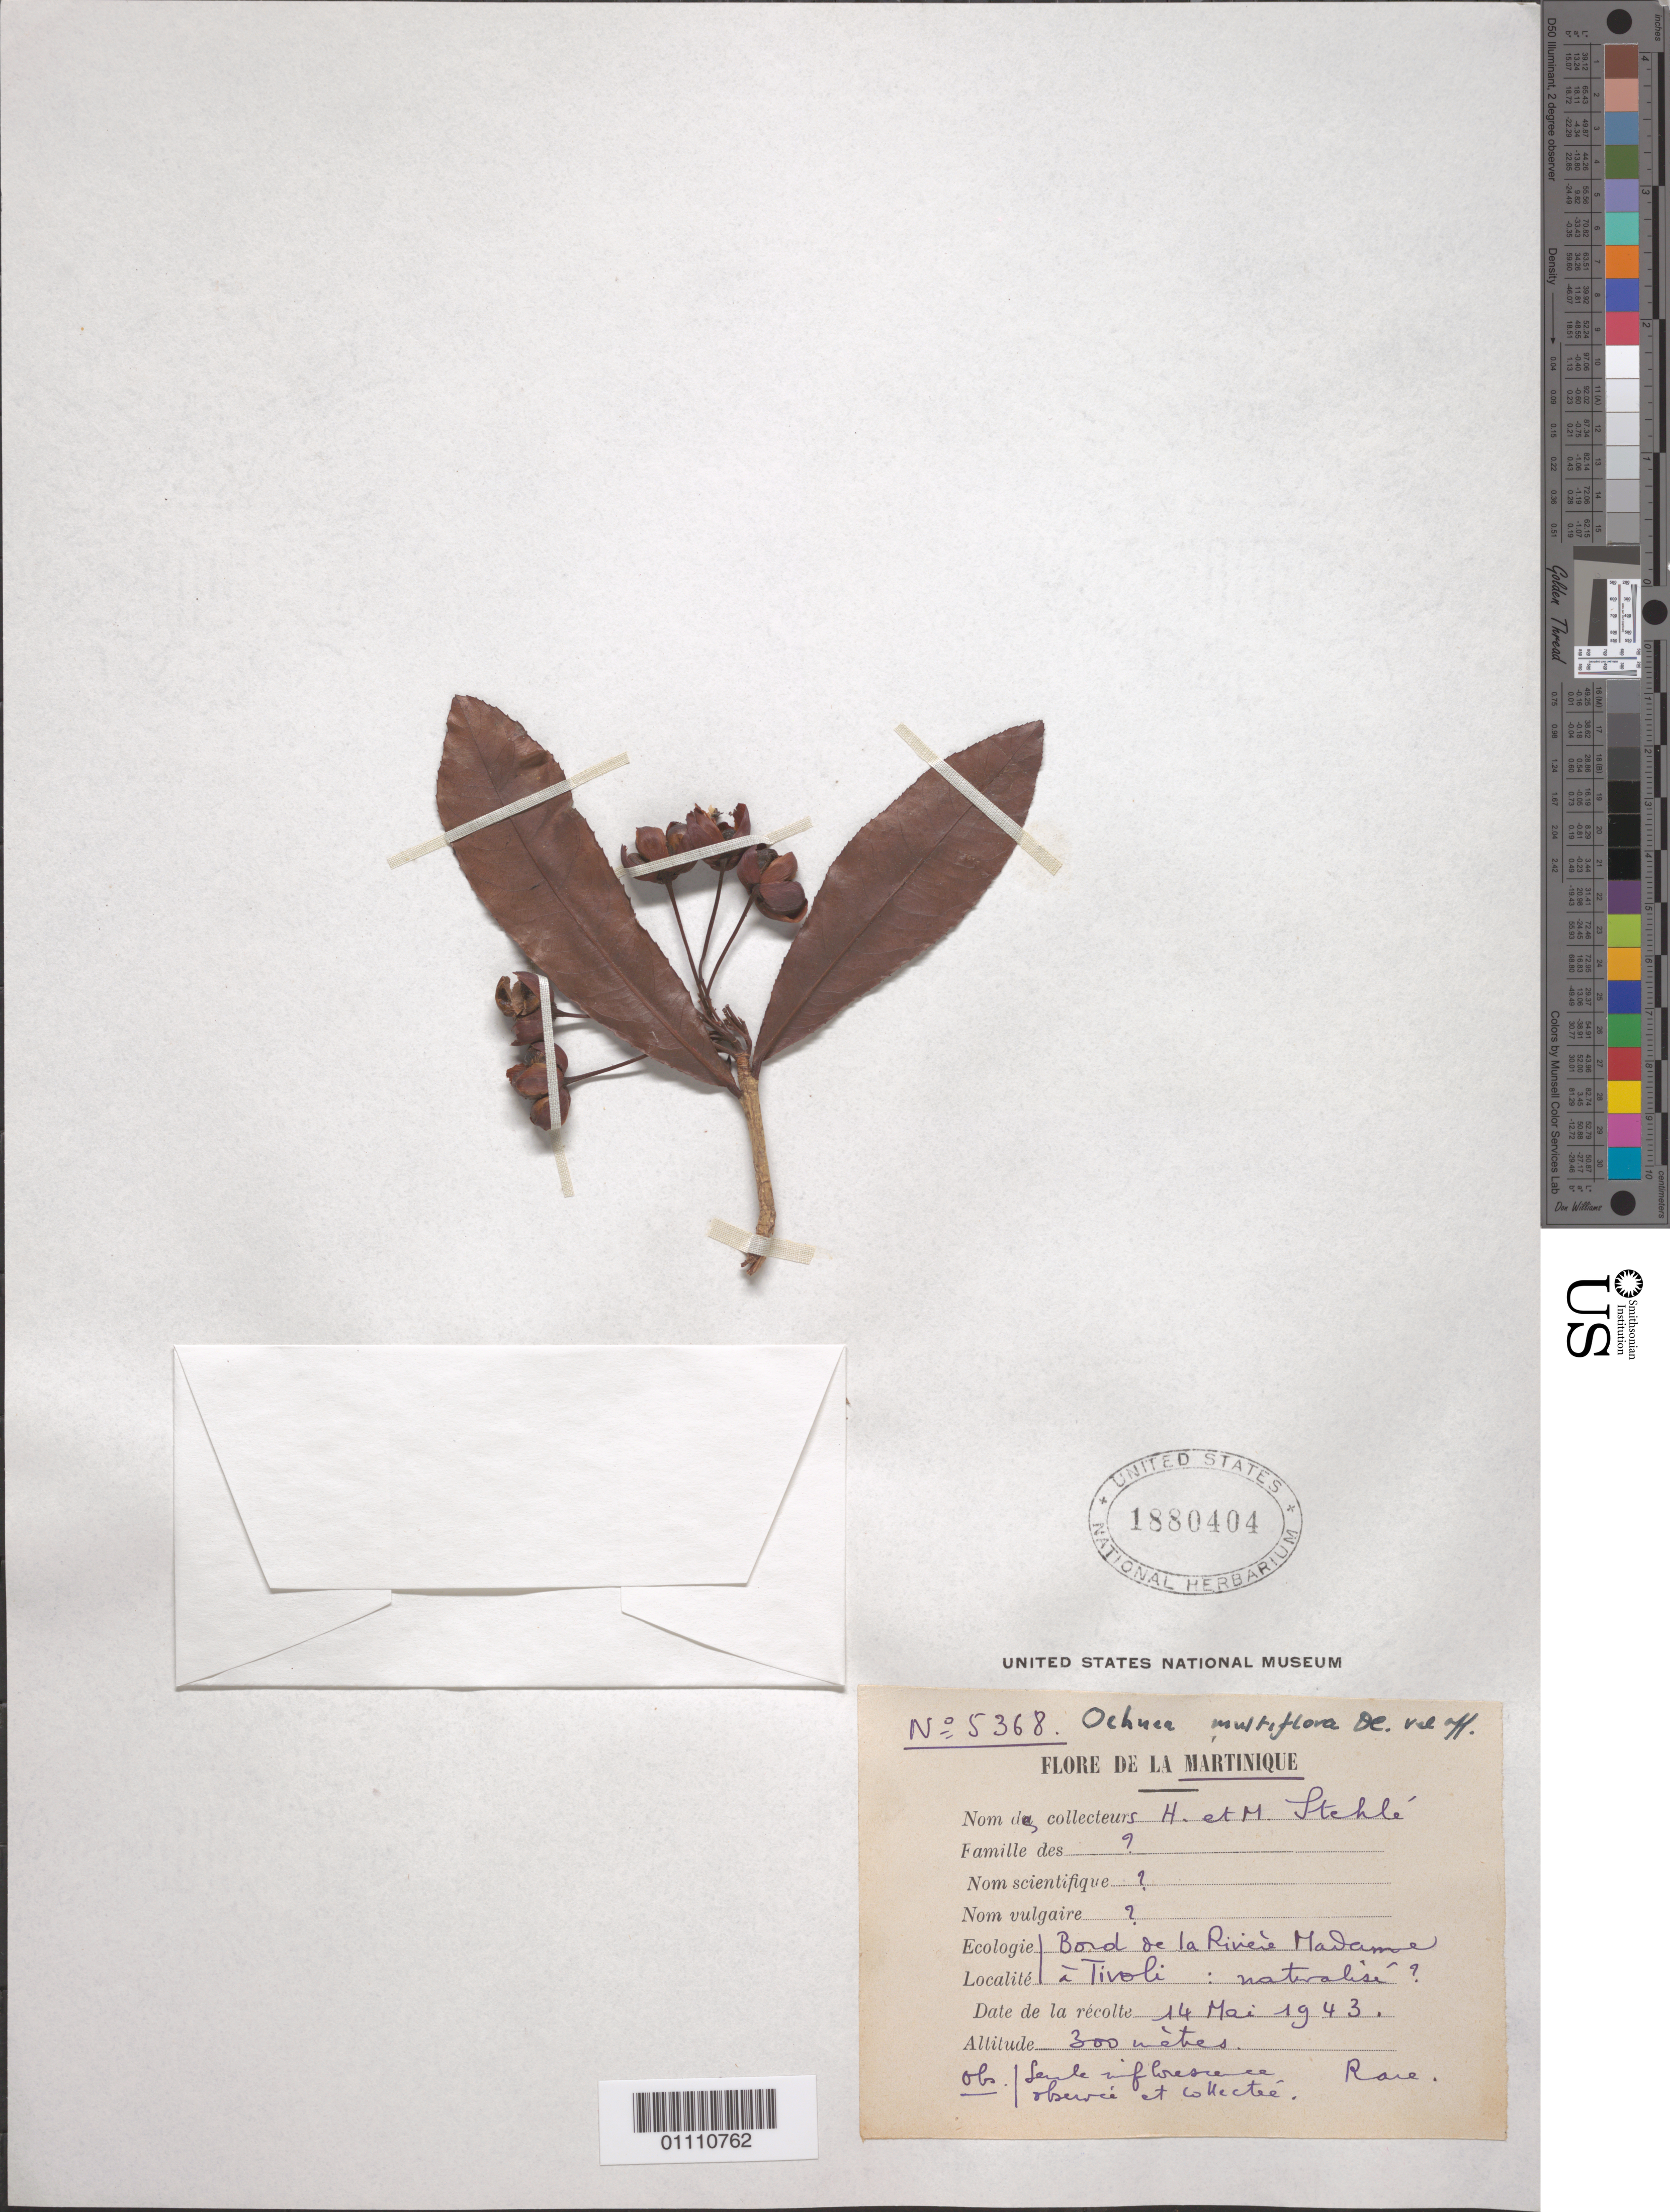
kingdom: Plantae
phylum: Tracheophyta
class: Magnoliopsida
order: Malpighiales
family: Ochnaceae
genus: Ochna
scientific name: Ochna multiflora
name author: DC.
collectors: H. Stehlé & M. Stehlé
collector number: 5368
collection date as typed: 14 May 1943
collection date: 1943-05-14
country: Martinique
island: Martinique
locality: Bord de la Riviere Madame a Tivoli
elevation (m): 300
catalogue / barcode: US 1880404